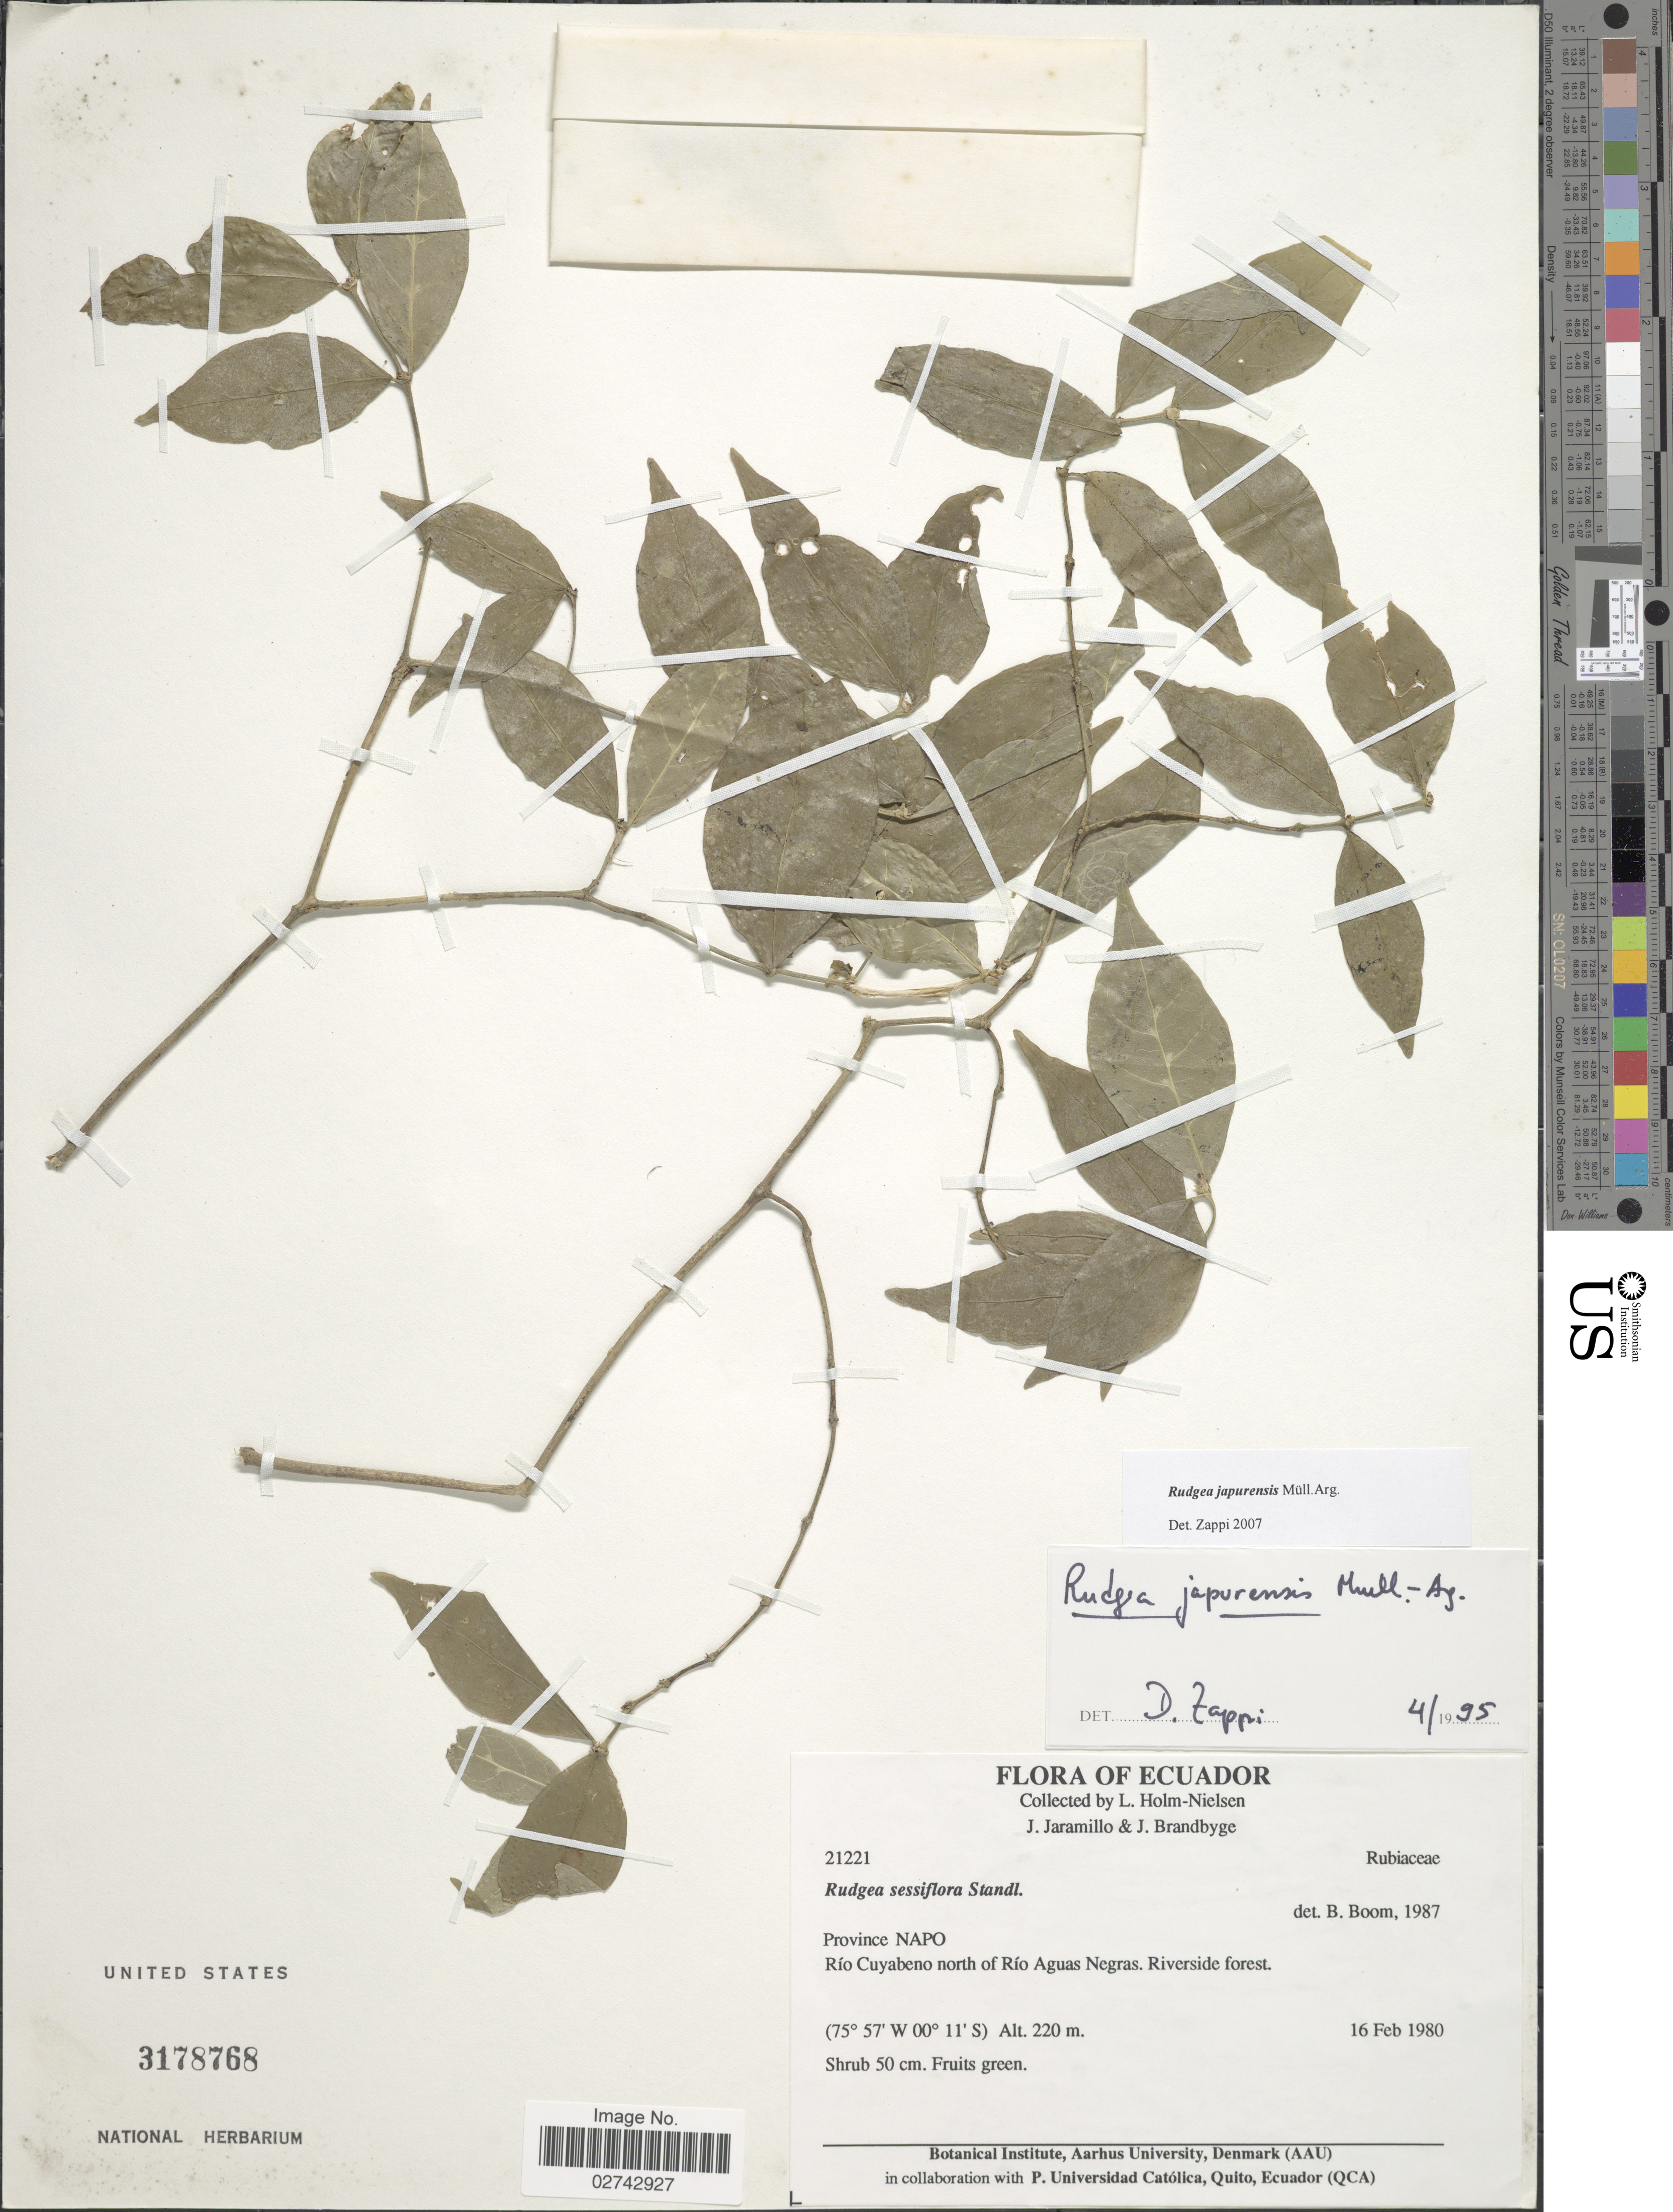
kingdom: Plantae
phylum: Tracheophyta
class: Magnoliopsida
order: Gentianales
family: Rubiaceae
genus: Rudgea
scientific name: Rudgea japurensis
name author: Müll. Arg.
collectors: L. Holm-Nielsen, J. Jaramillo & J. Brandbyge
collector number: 21221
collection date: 1980-02-16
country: Ecuador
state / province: Napo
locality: Rio Cuyabeno north of Rio Aguas Negras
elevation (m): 220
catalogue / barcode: US 3178768